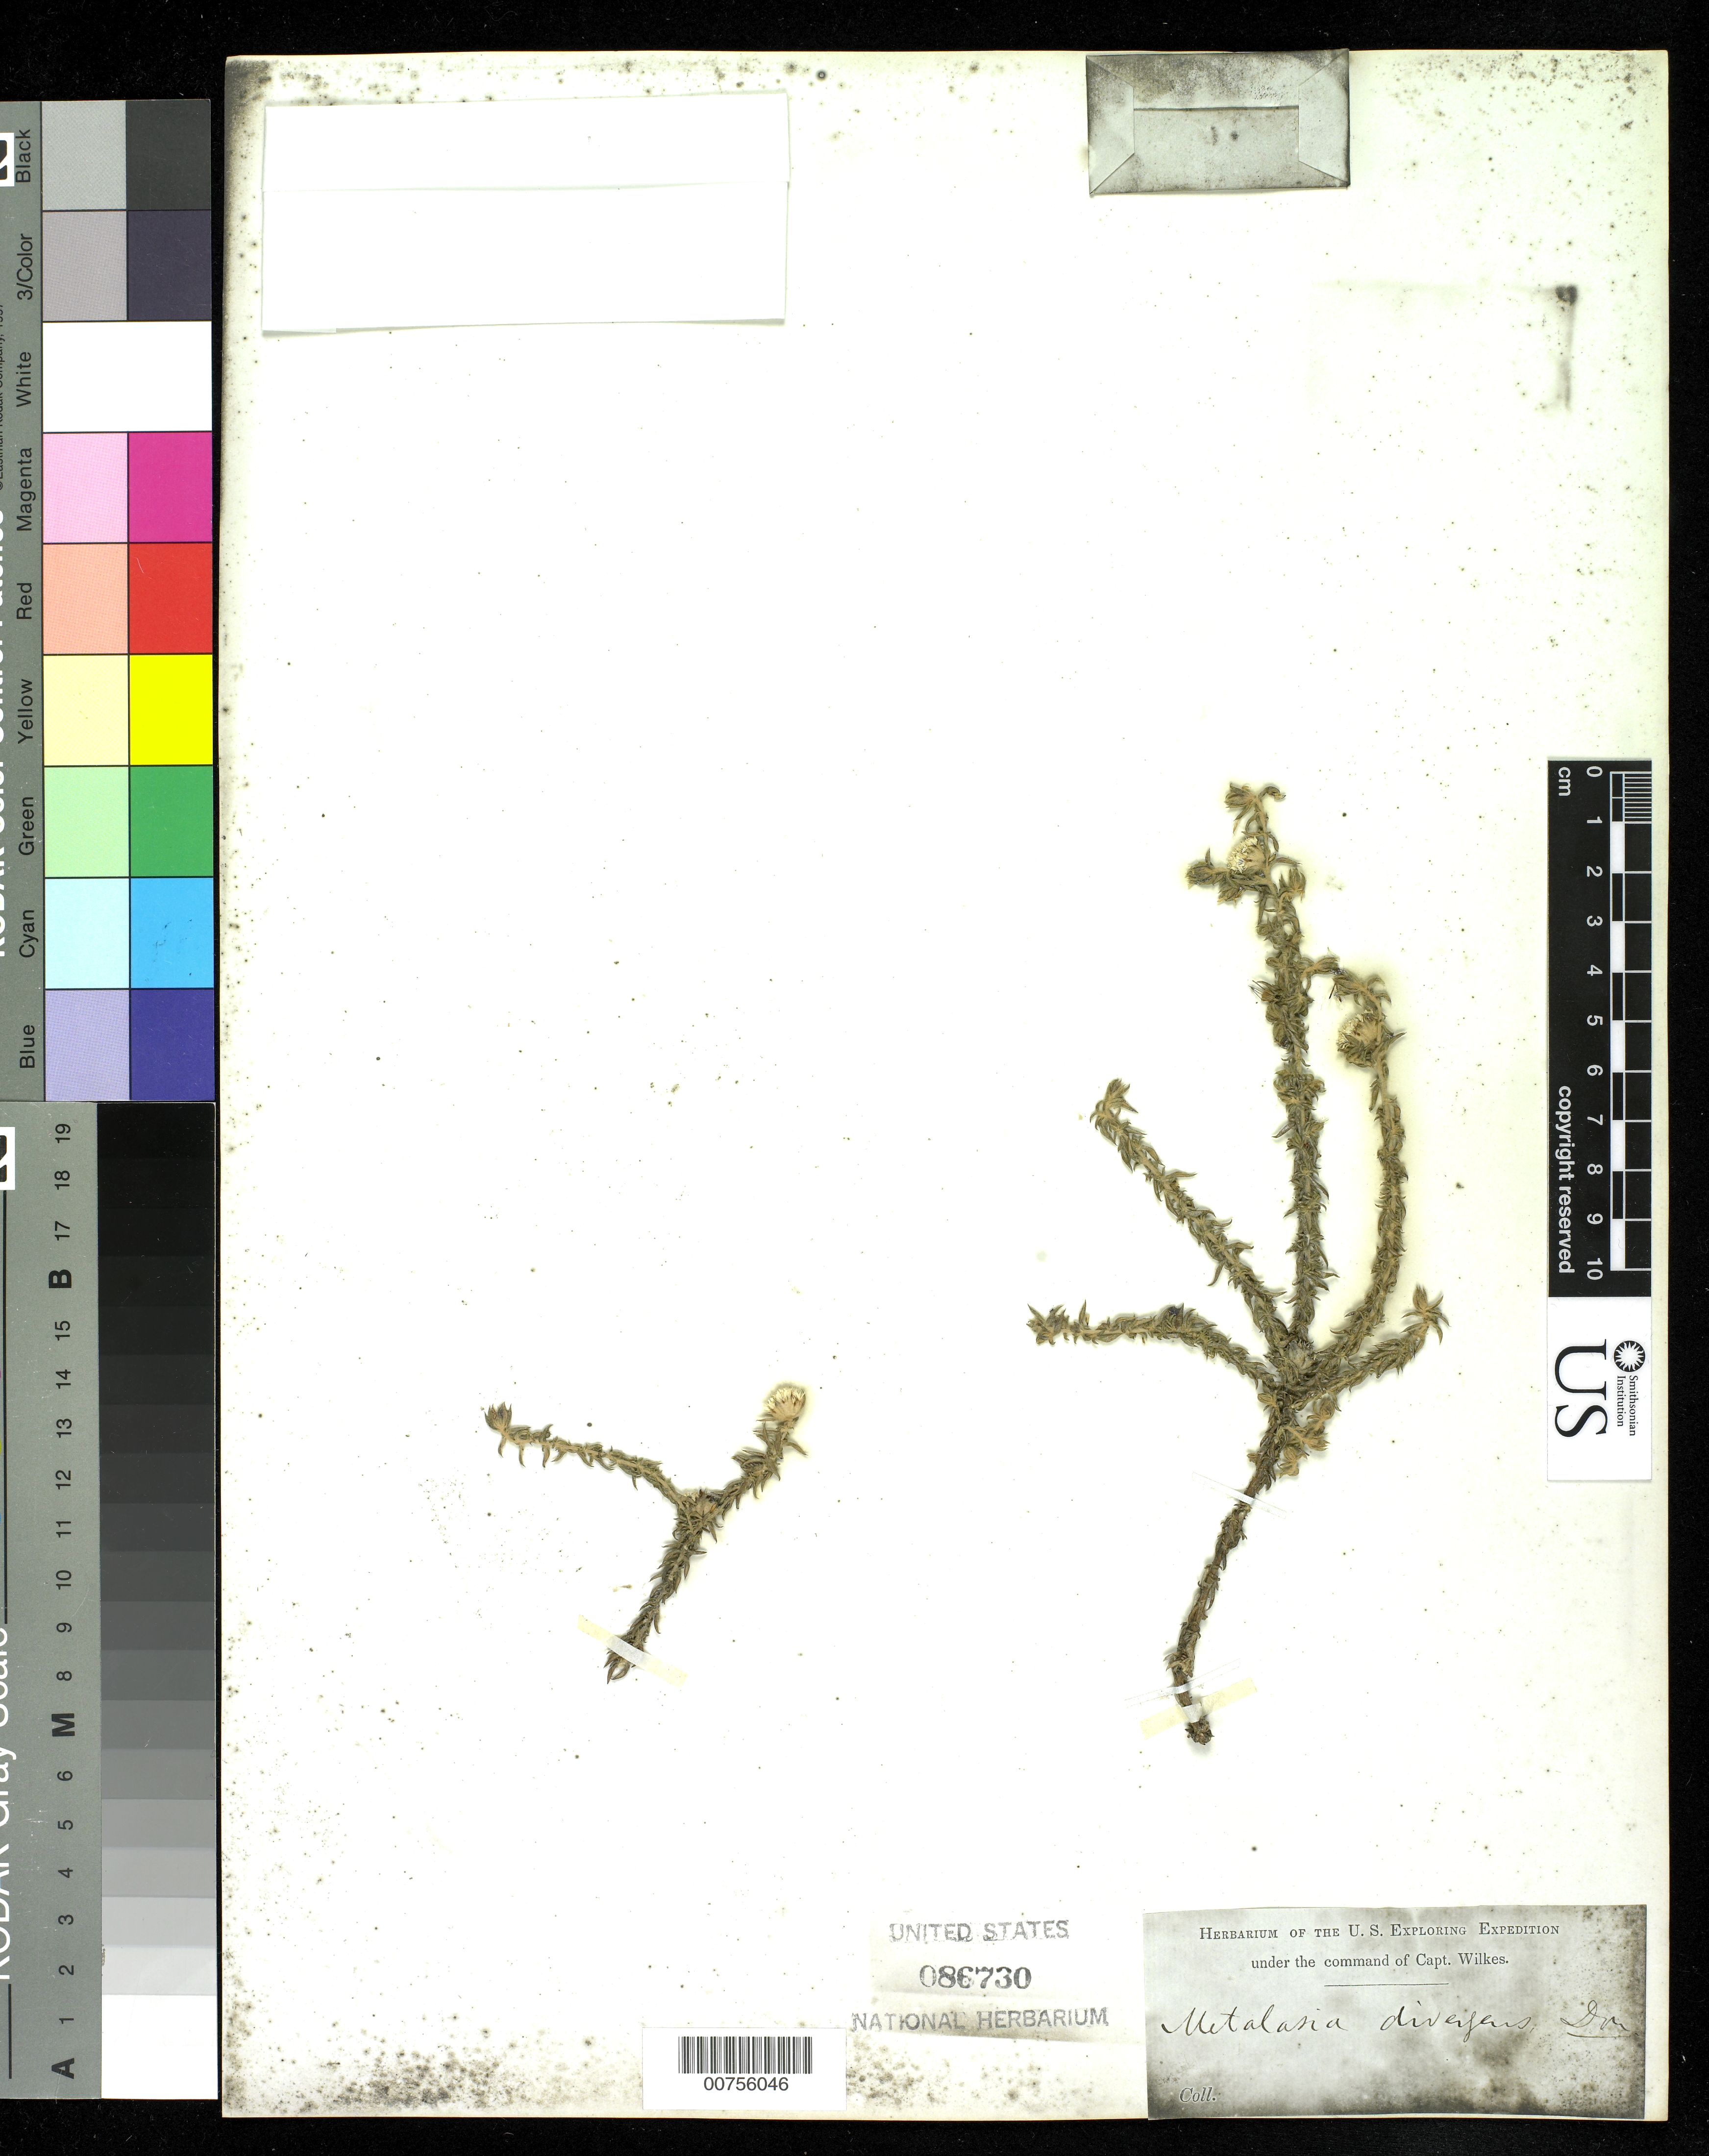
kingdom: Plantae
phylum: Tracheophyta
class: Magnoliopsida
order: Asterales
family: Asteraceae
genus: Metalasia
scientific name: Metalasia divergens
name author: (Thunb.) D. Don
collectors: Wilkes Explor. Exped.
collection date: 1838/1842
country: South Africa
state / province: Western Cape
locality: Cape Town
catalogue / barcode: US 86730